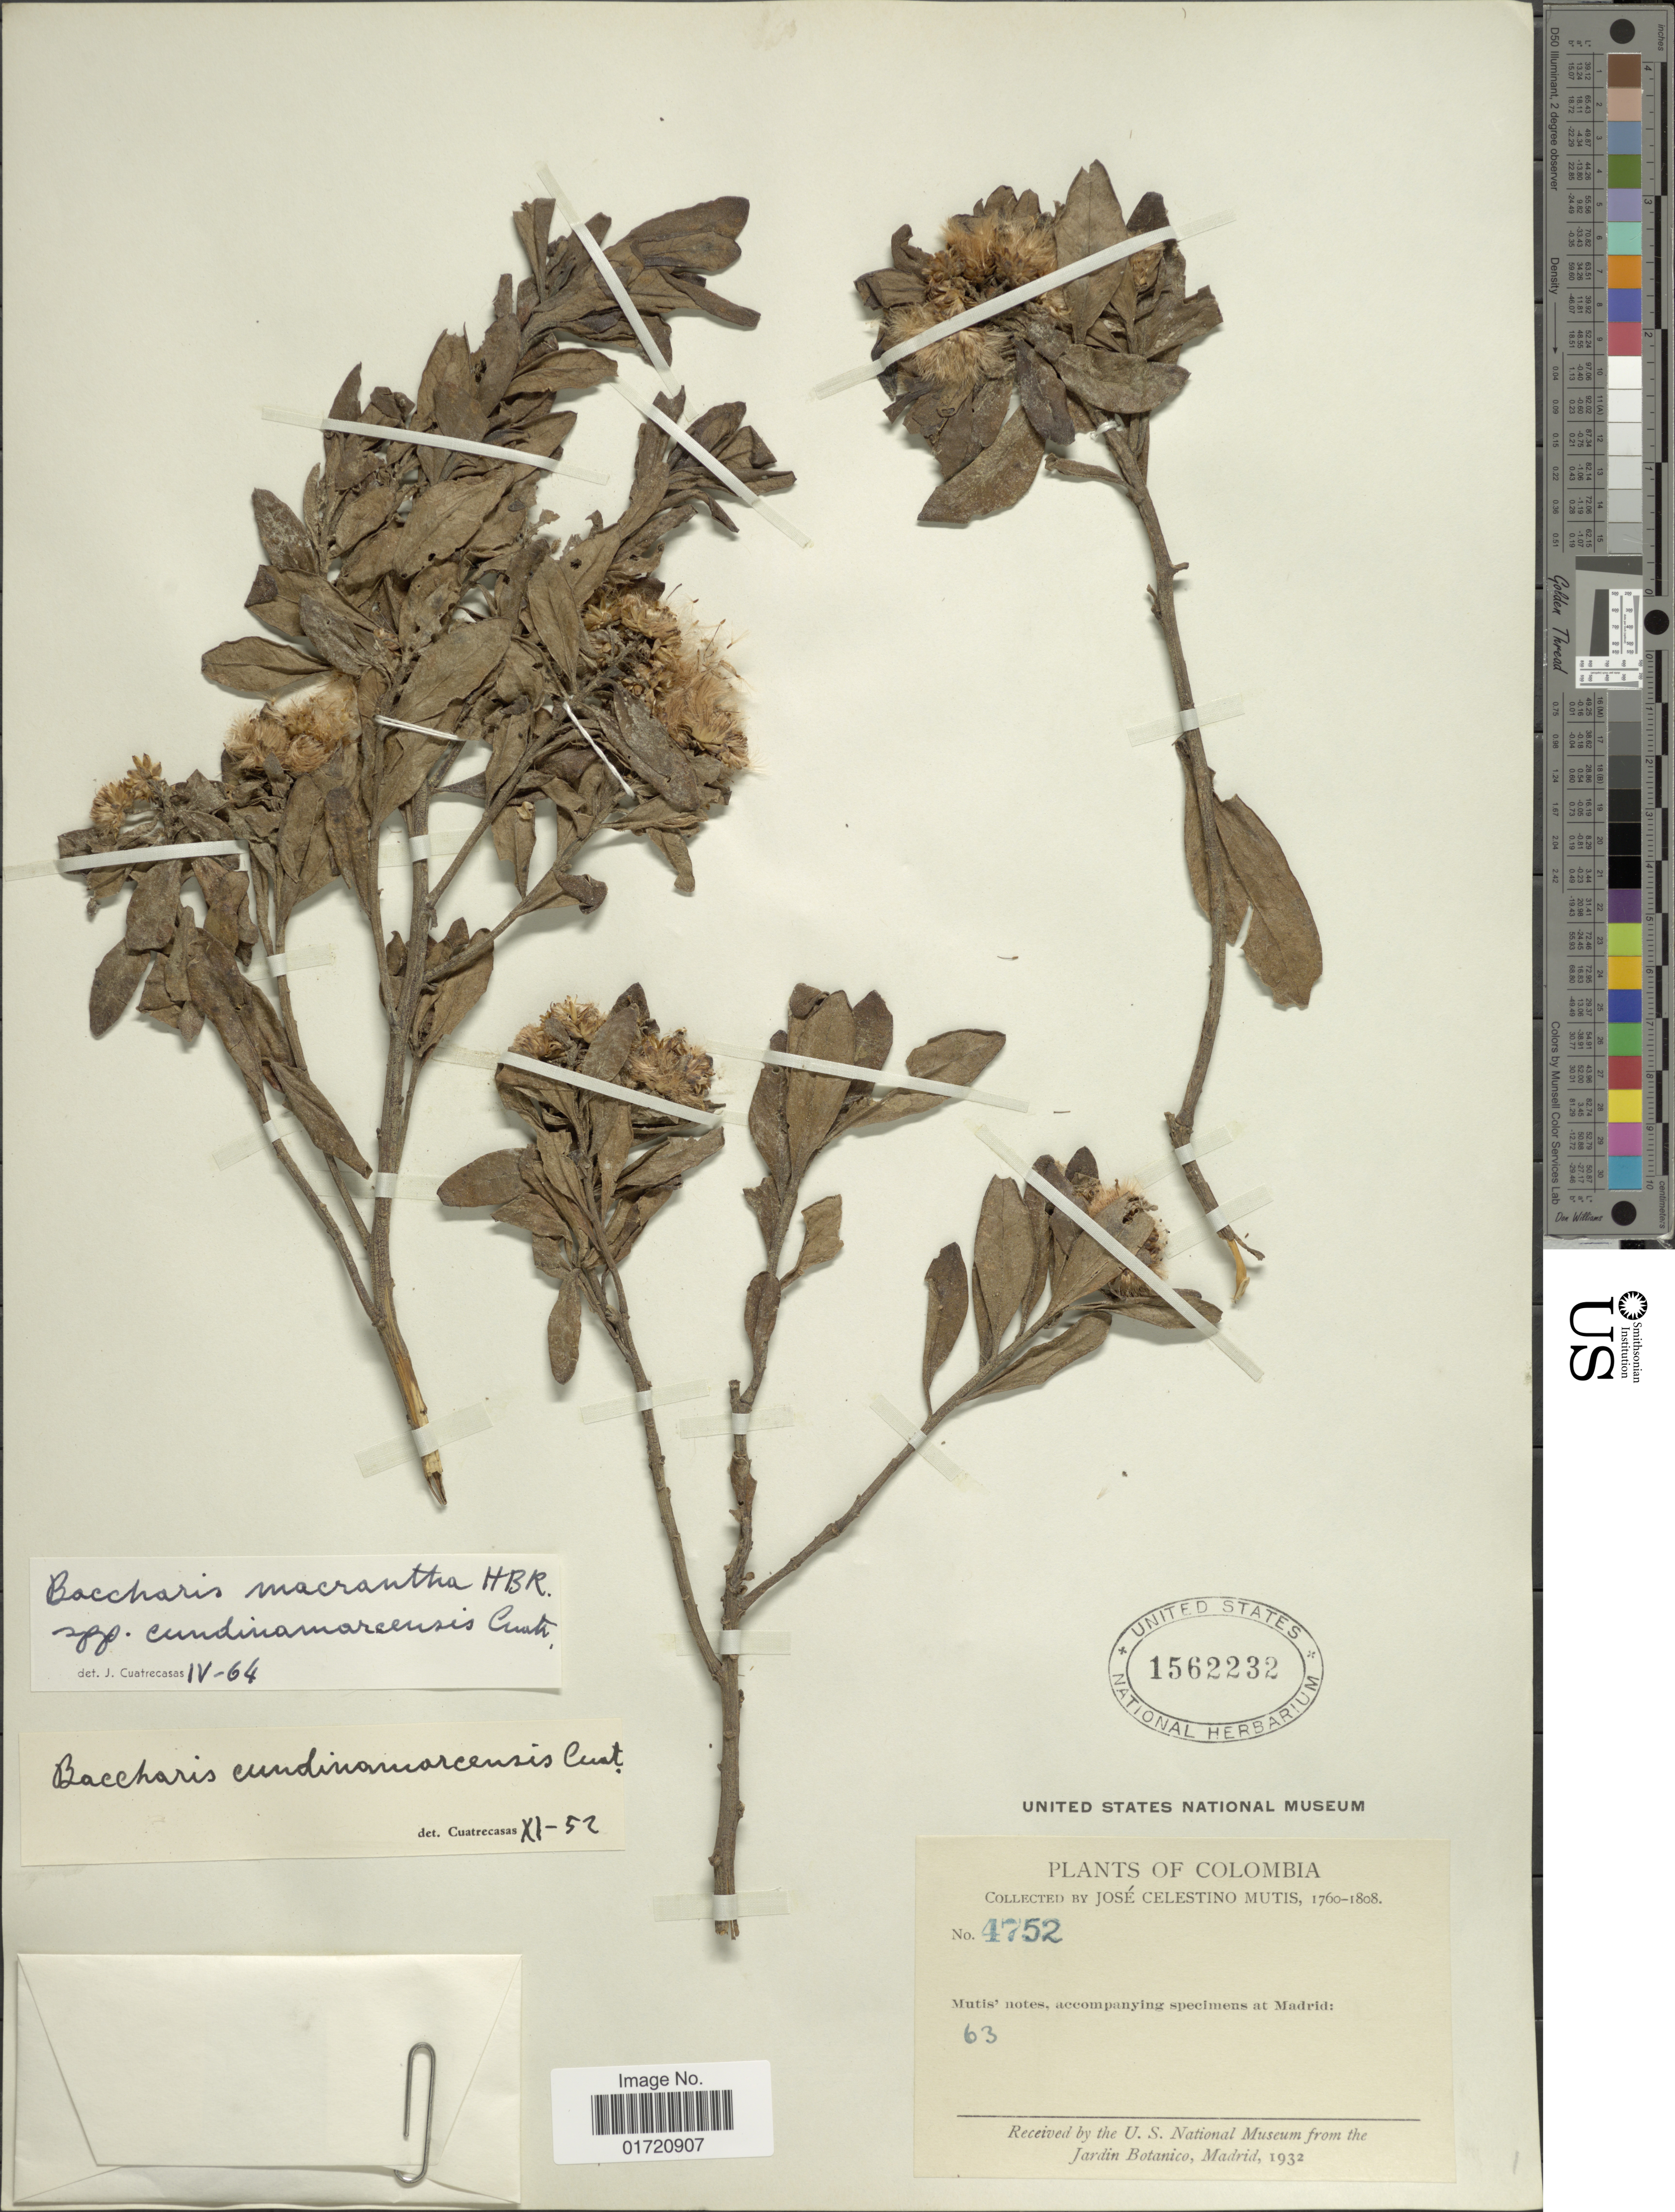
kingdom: Plantae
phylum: Tracheophyta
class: Magnoliopsida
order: Asterales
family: Asteraceae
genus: Baccharis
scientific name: Baccharis macrantha subsp. cundinamarcensis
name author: (Cuatrec.) Cuatrec.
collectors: J. C. B. Mutis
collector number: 4752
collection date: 1760/1808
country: Colombia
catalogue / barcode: US 1562232